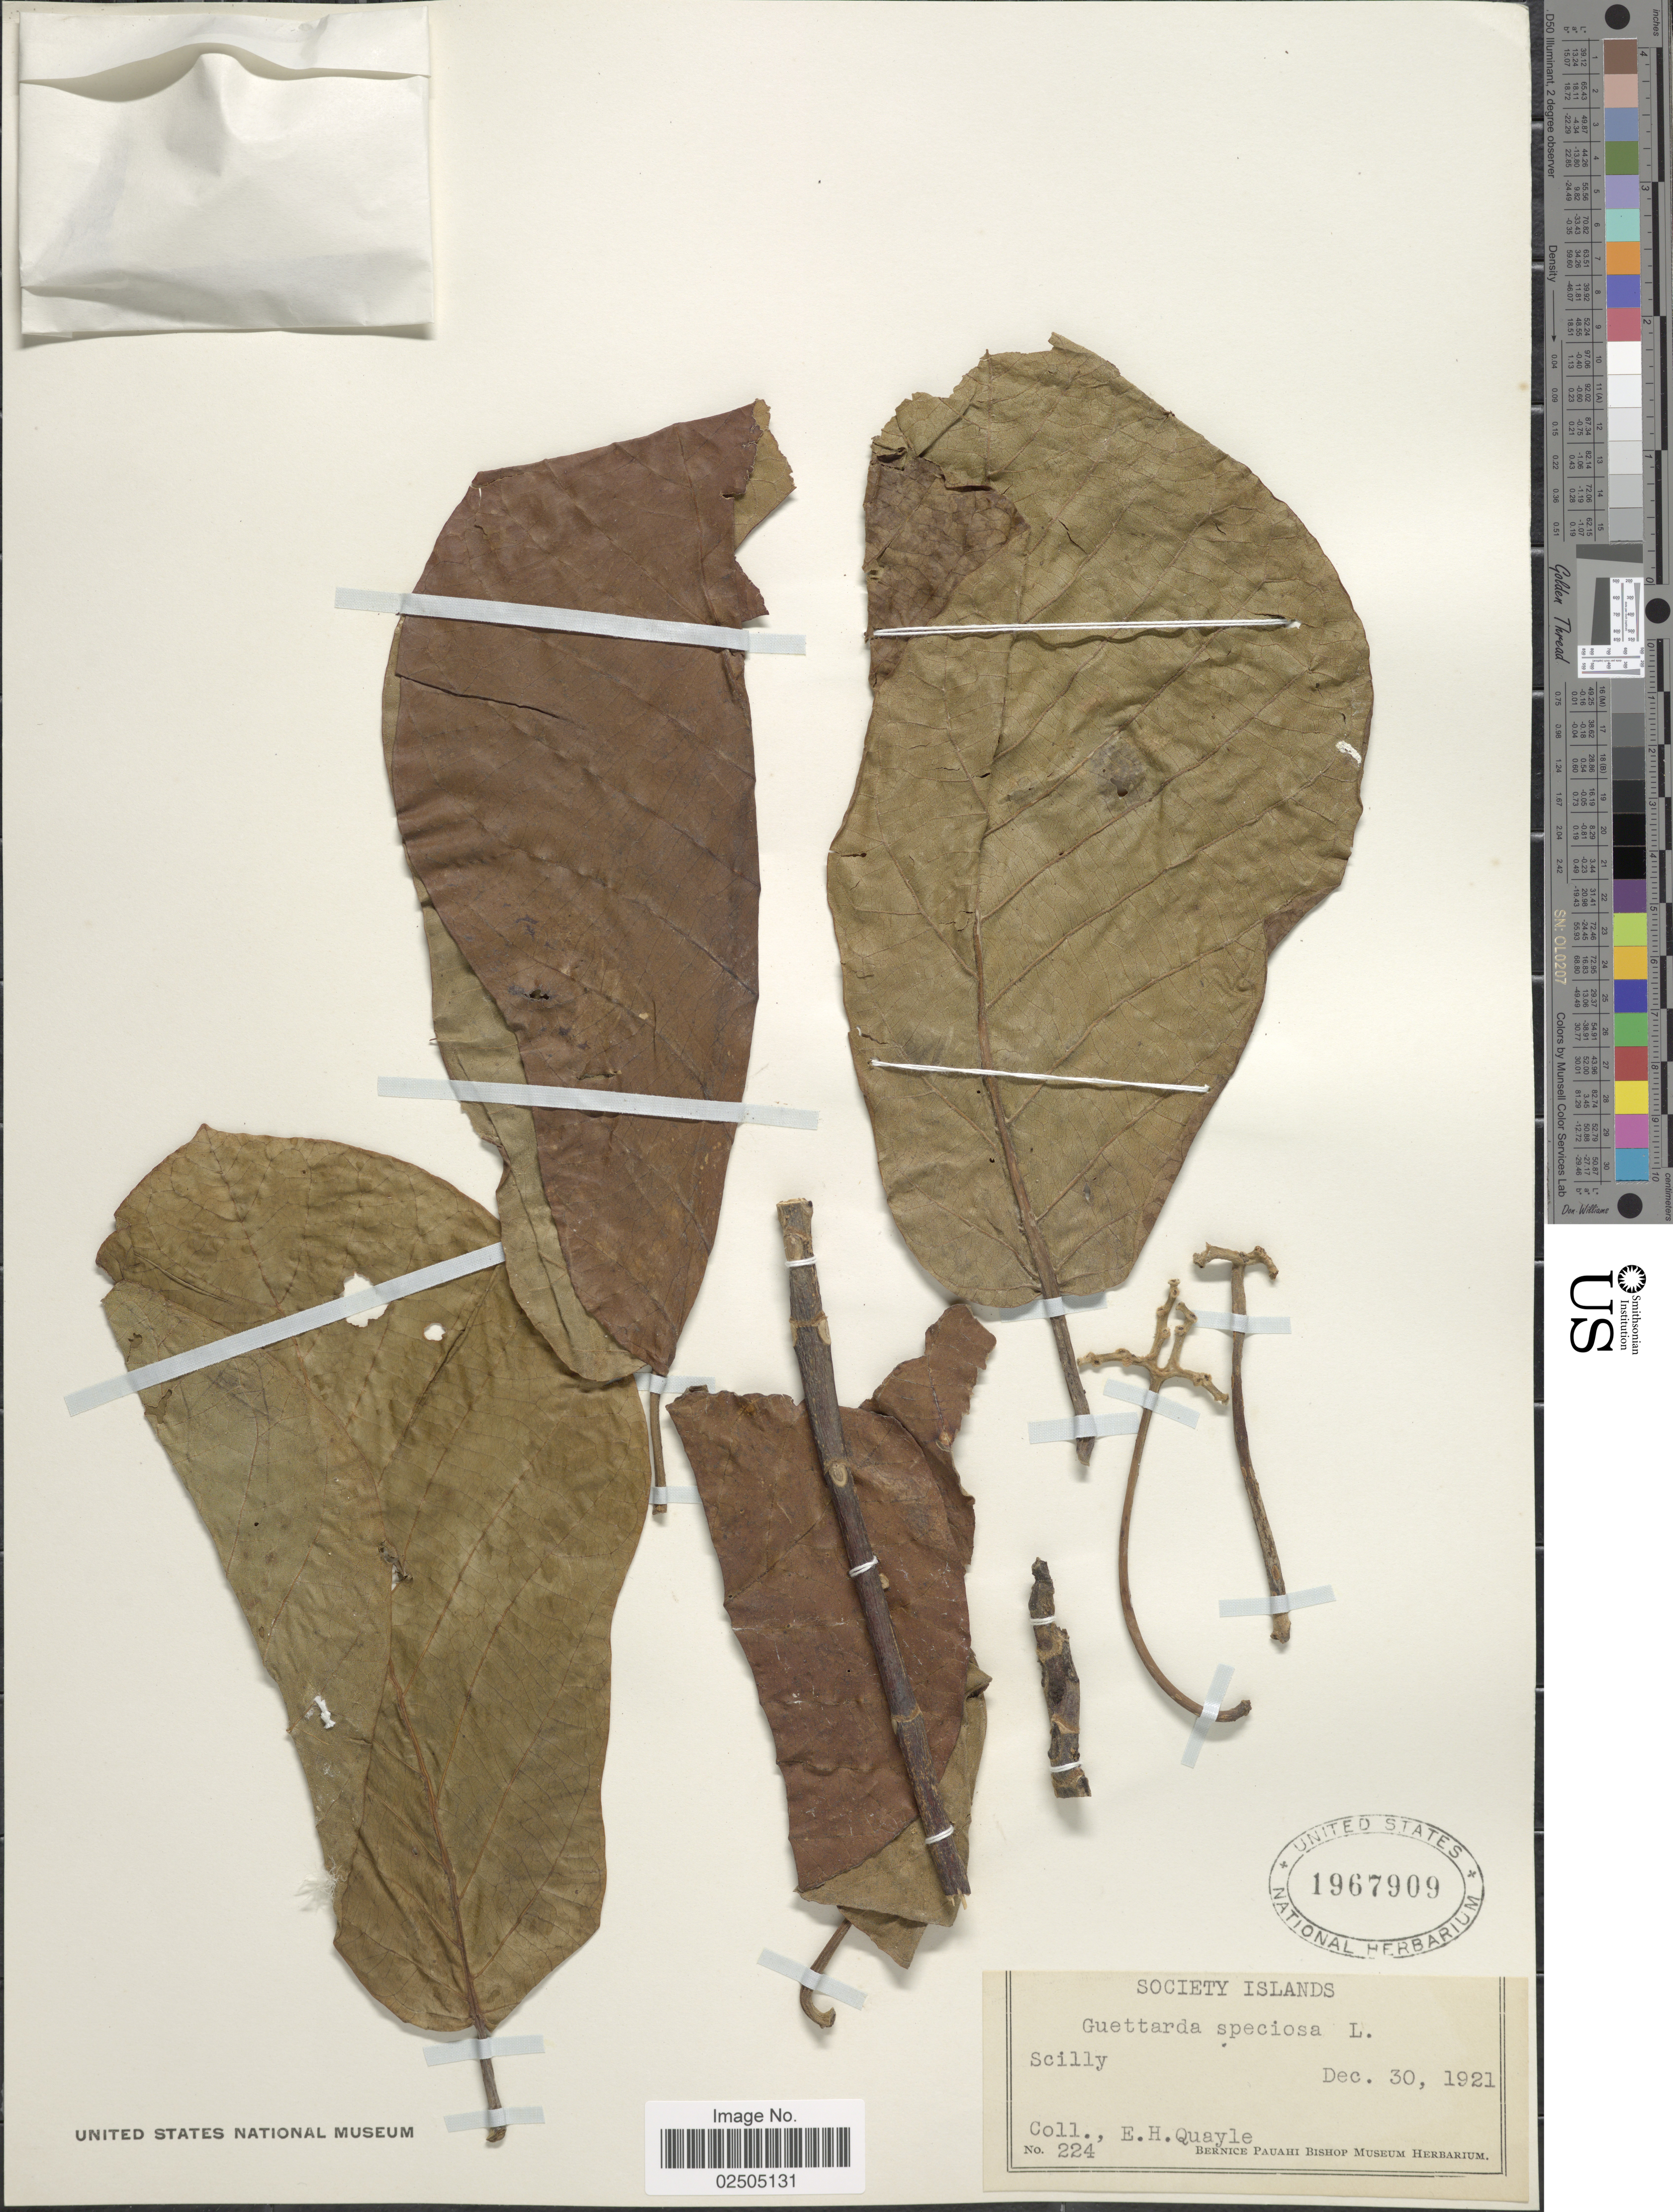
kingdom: Plantae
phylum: Tracheophyta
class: Magnoliopsida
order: Gentianales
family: Rubiaceae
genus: Guettarda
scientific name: Guettarda speciosa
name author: L.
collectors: E. Quayle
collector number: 224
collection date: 1921-12-30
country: French Polynesia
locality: Society Islands, Scilly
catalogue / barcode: US 1967909